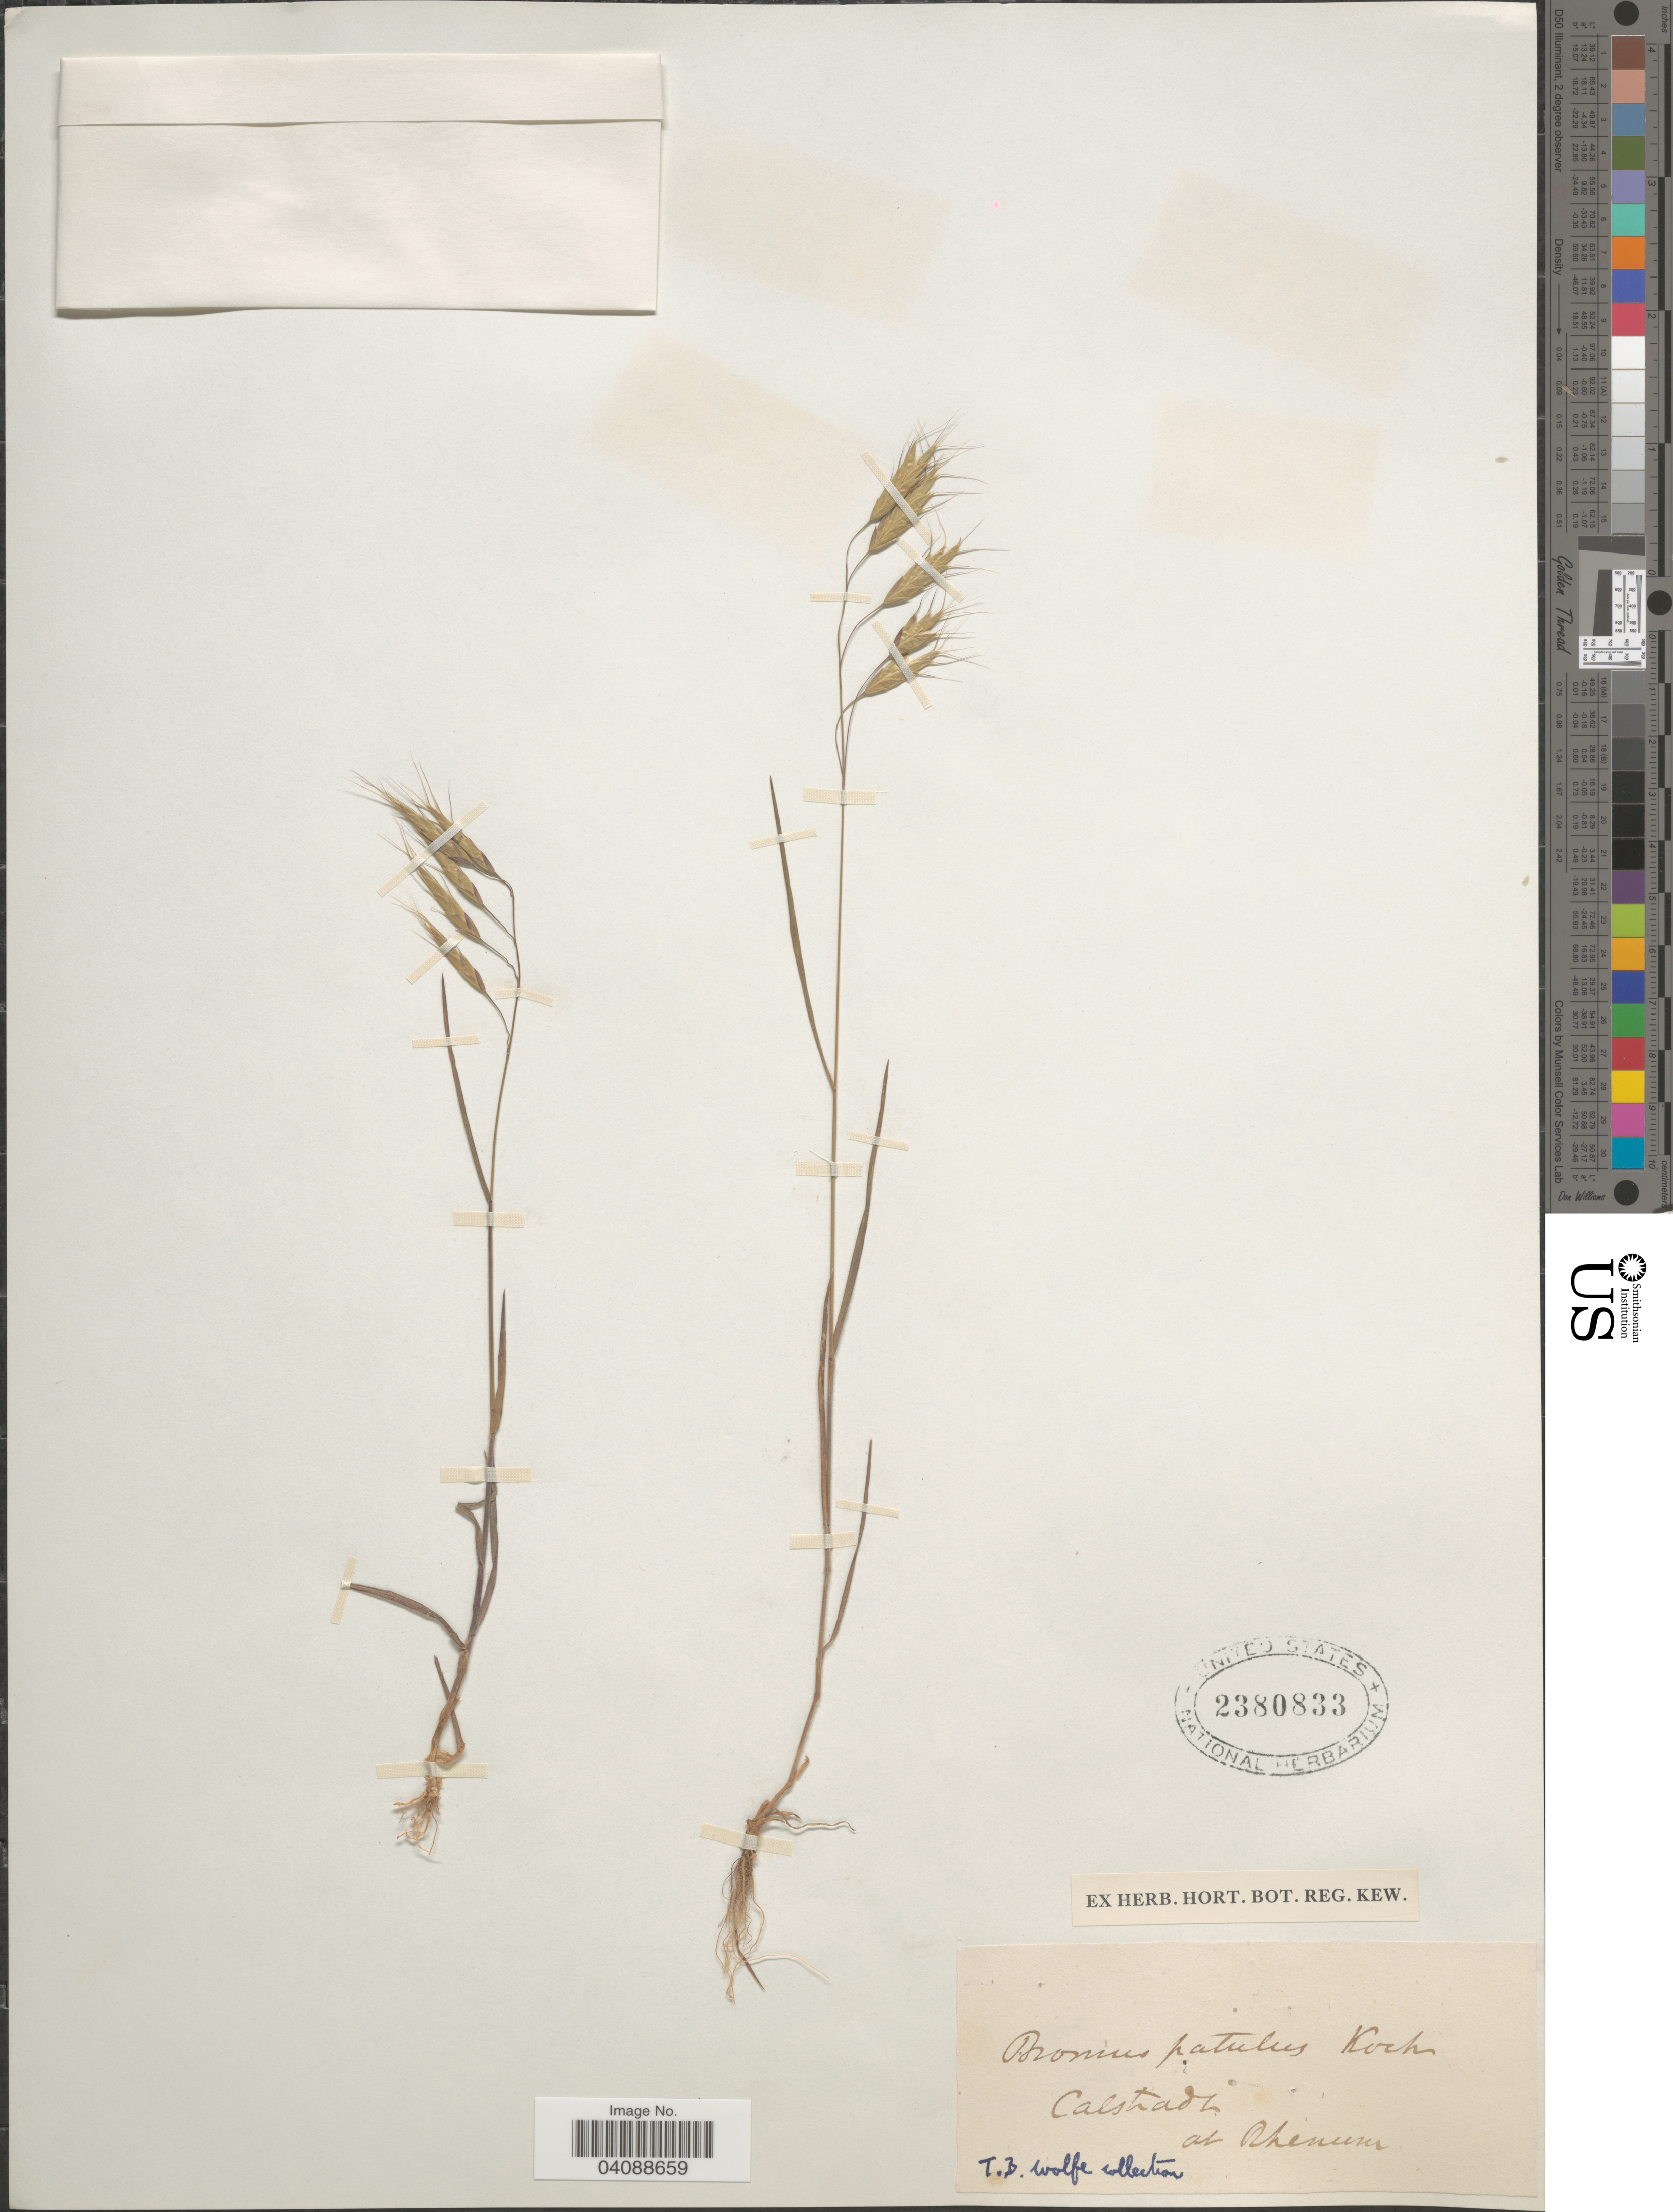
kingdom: Plantae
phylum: Tracheophyta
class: Liliopsida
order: Poales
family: Poaceae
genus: Bromus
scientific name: Bromus sp.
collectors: T. Wolfe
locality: Calstradt at Rhenum. [interpreted]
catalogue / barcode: US 2380833